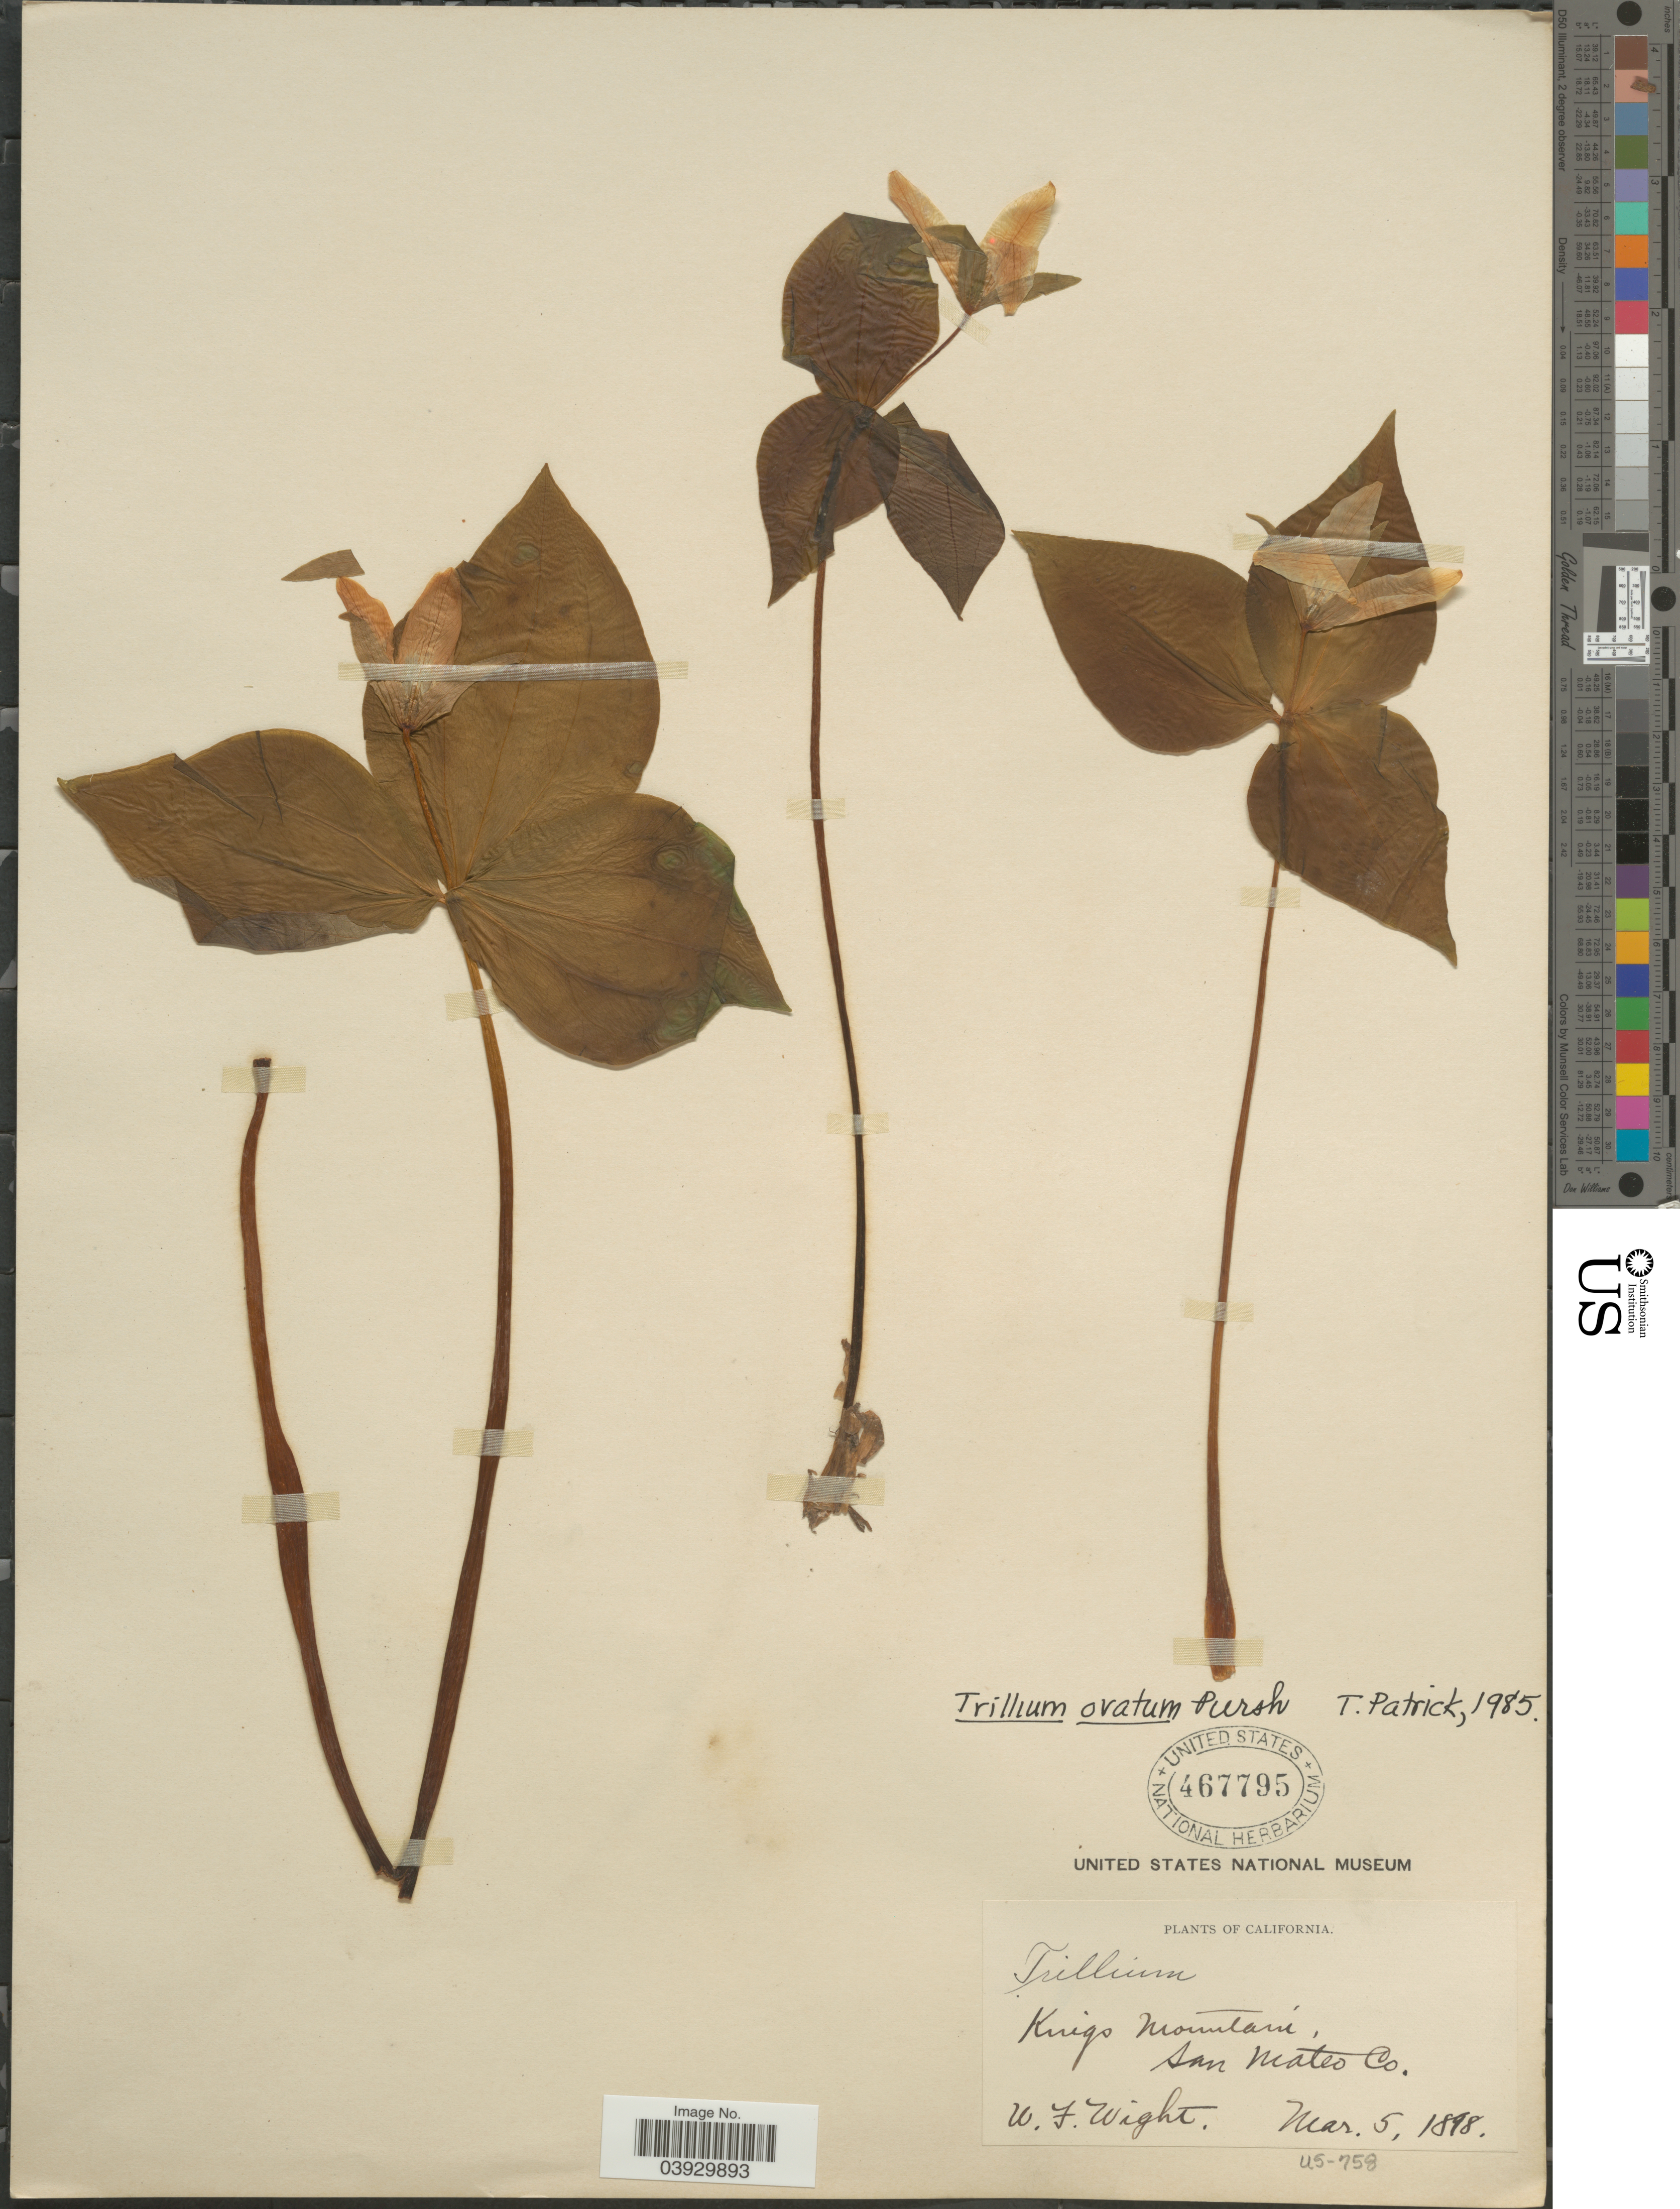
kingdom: Plantae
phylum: Tracheophyta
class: Liliopsida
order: Liliales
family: Melanthiaceae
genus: Trillium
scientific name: Trillium ovatum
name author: Pursh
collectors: W. Wight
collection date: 1898-03-05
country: United States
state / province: California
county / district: San Mateo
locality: Kings Mountain, San Mateo Co.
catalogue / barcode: US 467795